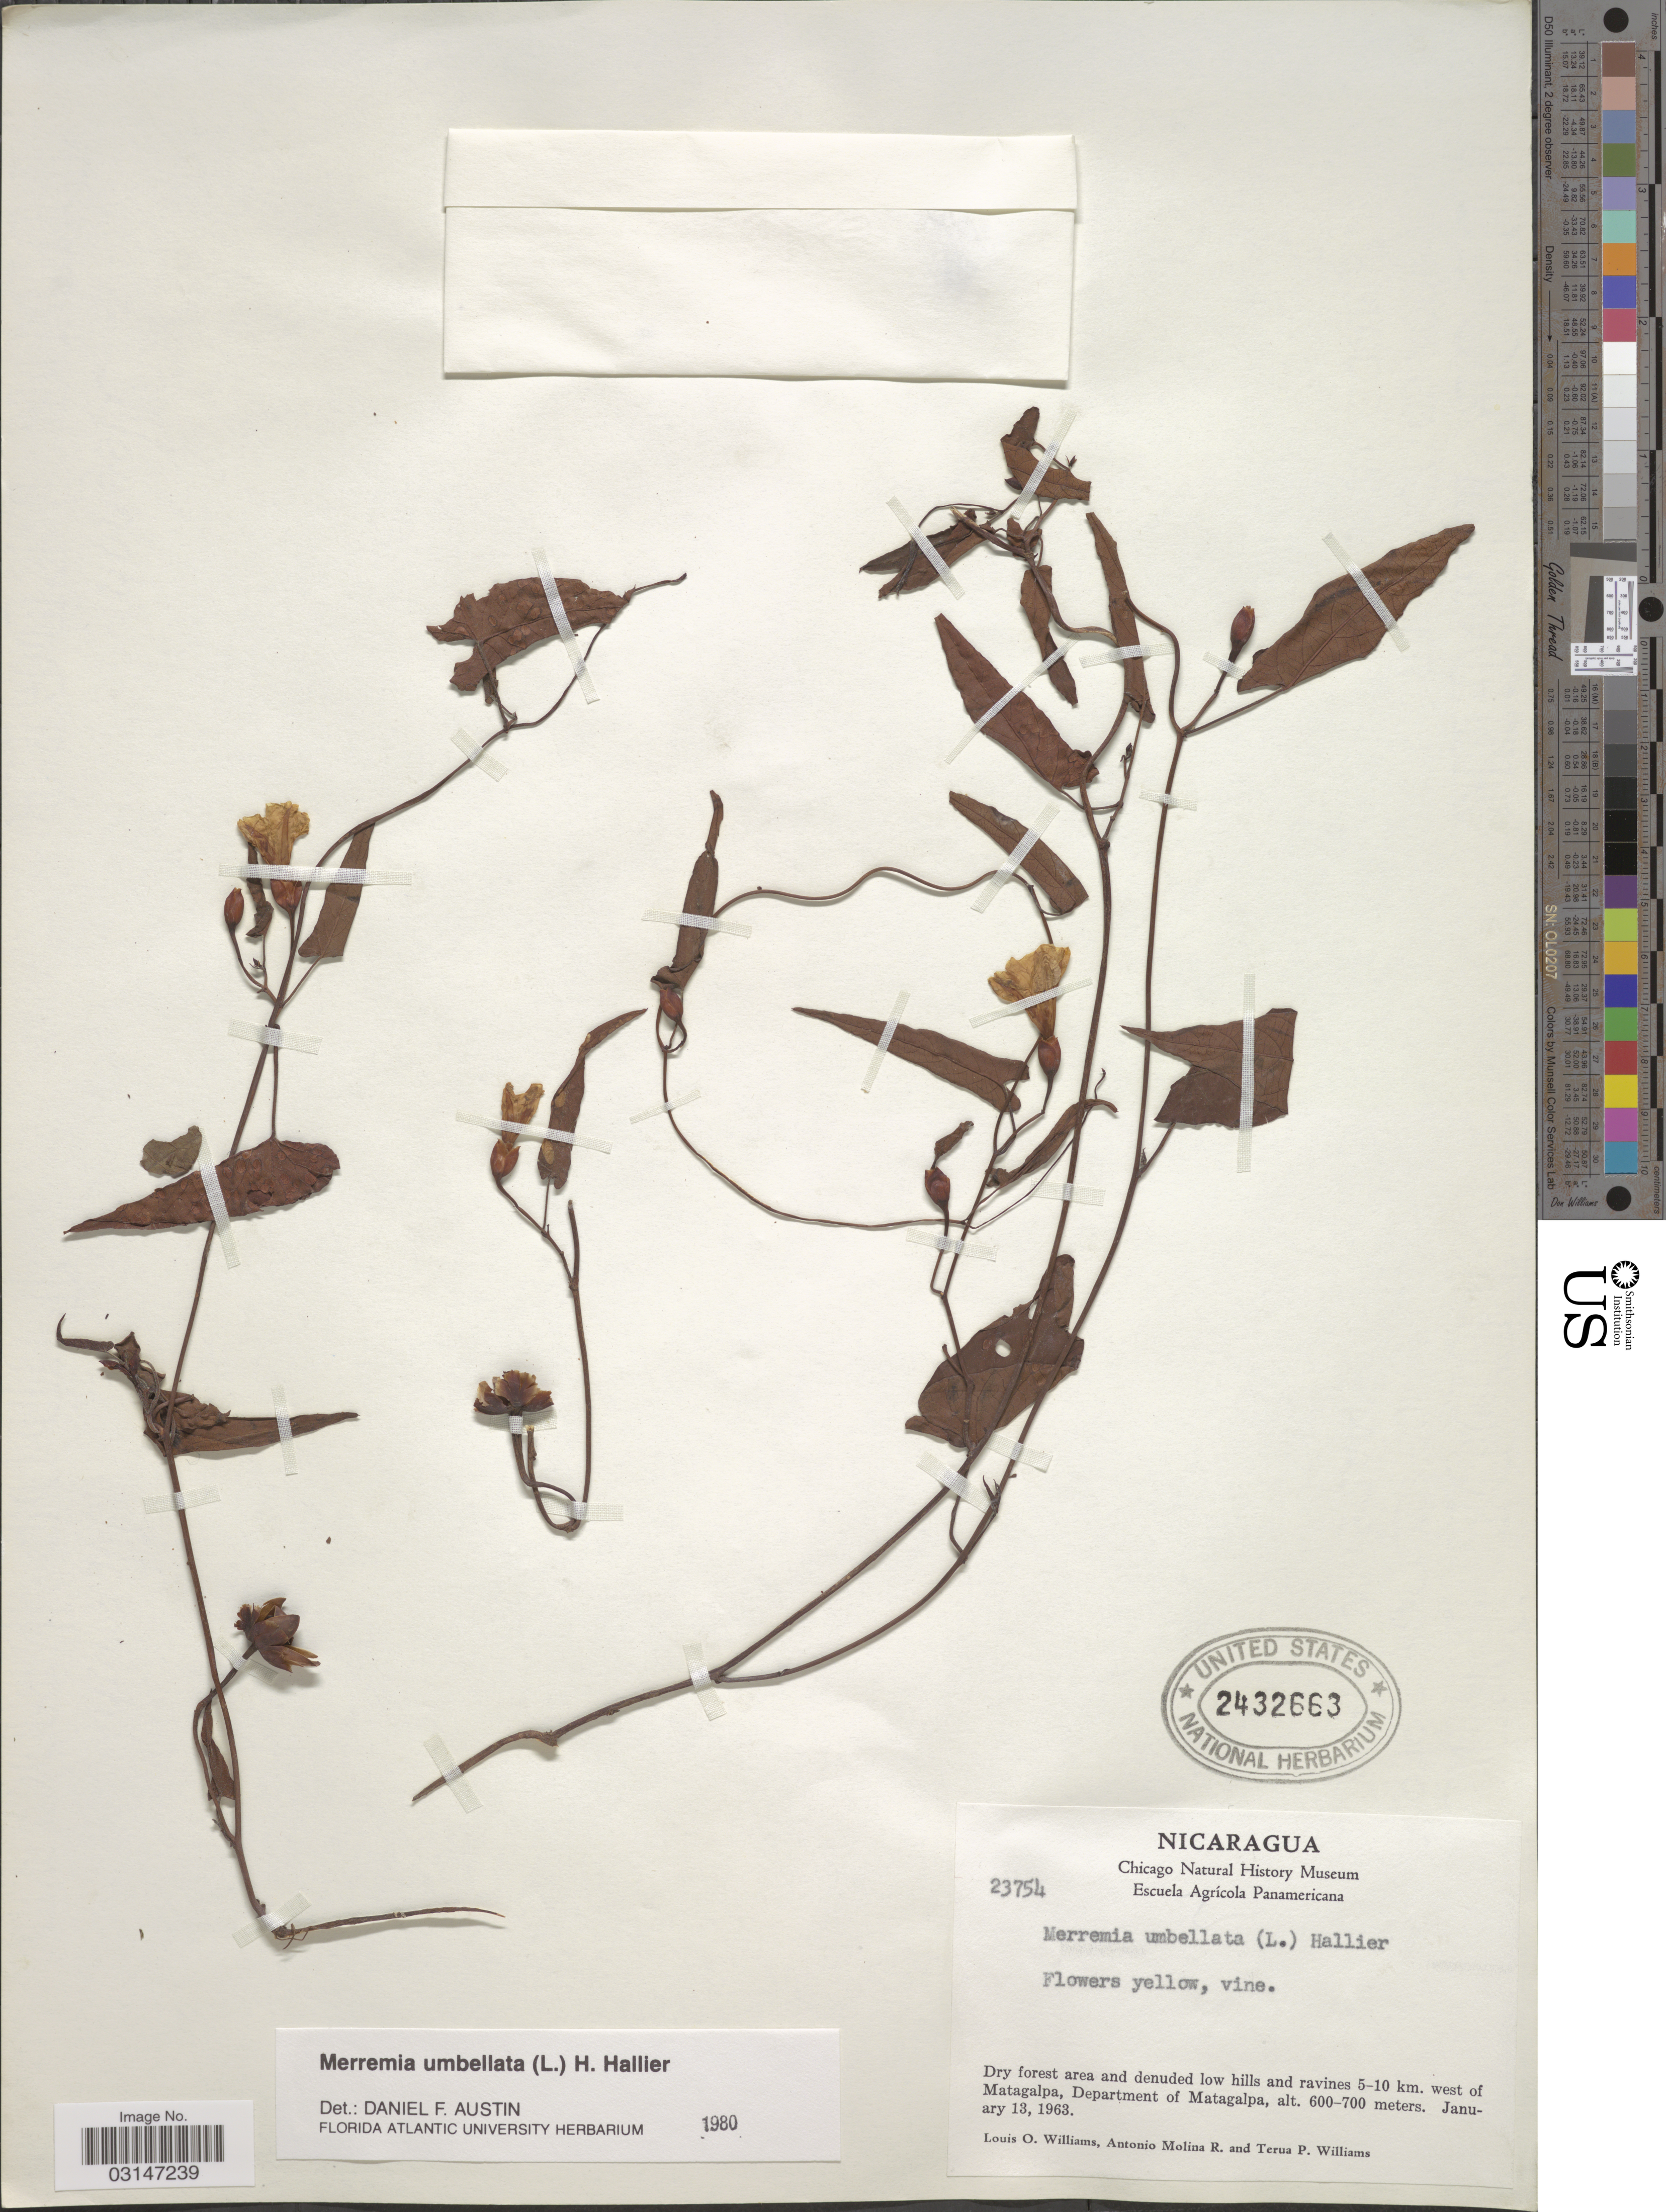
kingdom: Plantae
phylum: Tracheophyta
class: Magnoliopsida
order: Solanales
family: Convolvulaceae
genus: Camonea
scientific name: Camonea umbellata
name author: (L.) A. R. Simões & Staples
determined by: Strong, Mark T., (BOT), Smithsonian Institution - National Museum of Natural History (UNITED STATES)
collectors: L. O. Williams, A. Molina R. & T. Williams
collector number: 23754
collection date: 1963-01-13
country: Nicaragua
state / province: Matagalpa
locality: Dry forest and denuded low hills and ravines 5-10 km. west of Matagalpa, Department of Matagalpa.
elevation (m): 600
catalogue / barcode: US 2432663